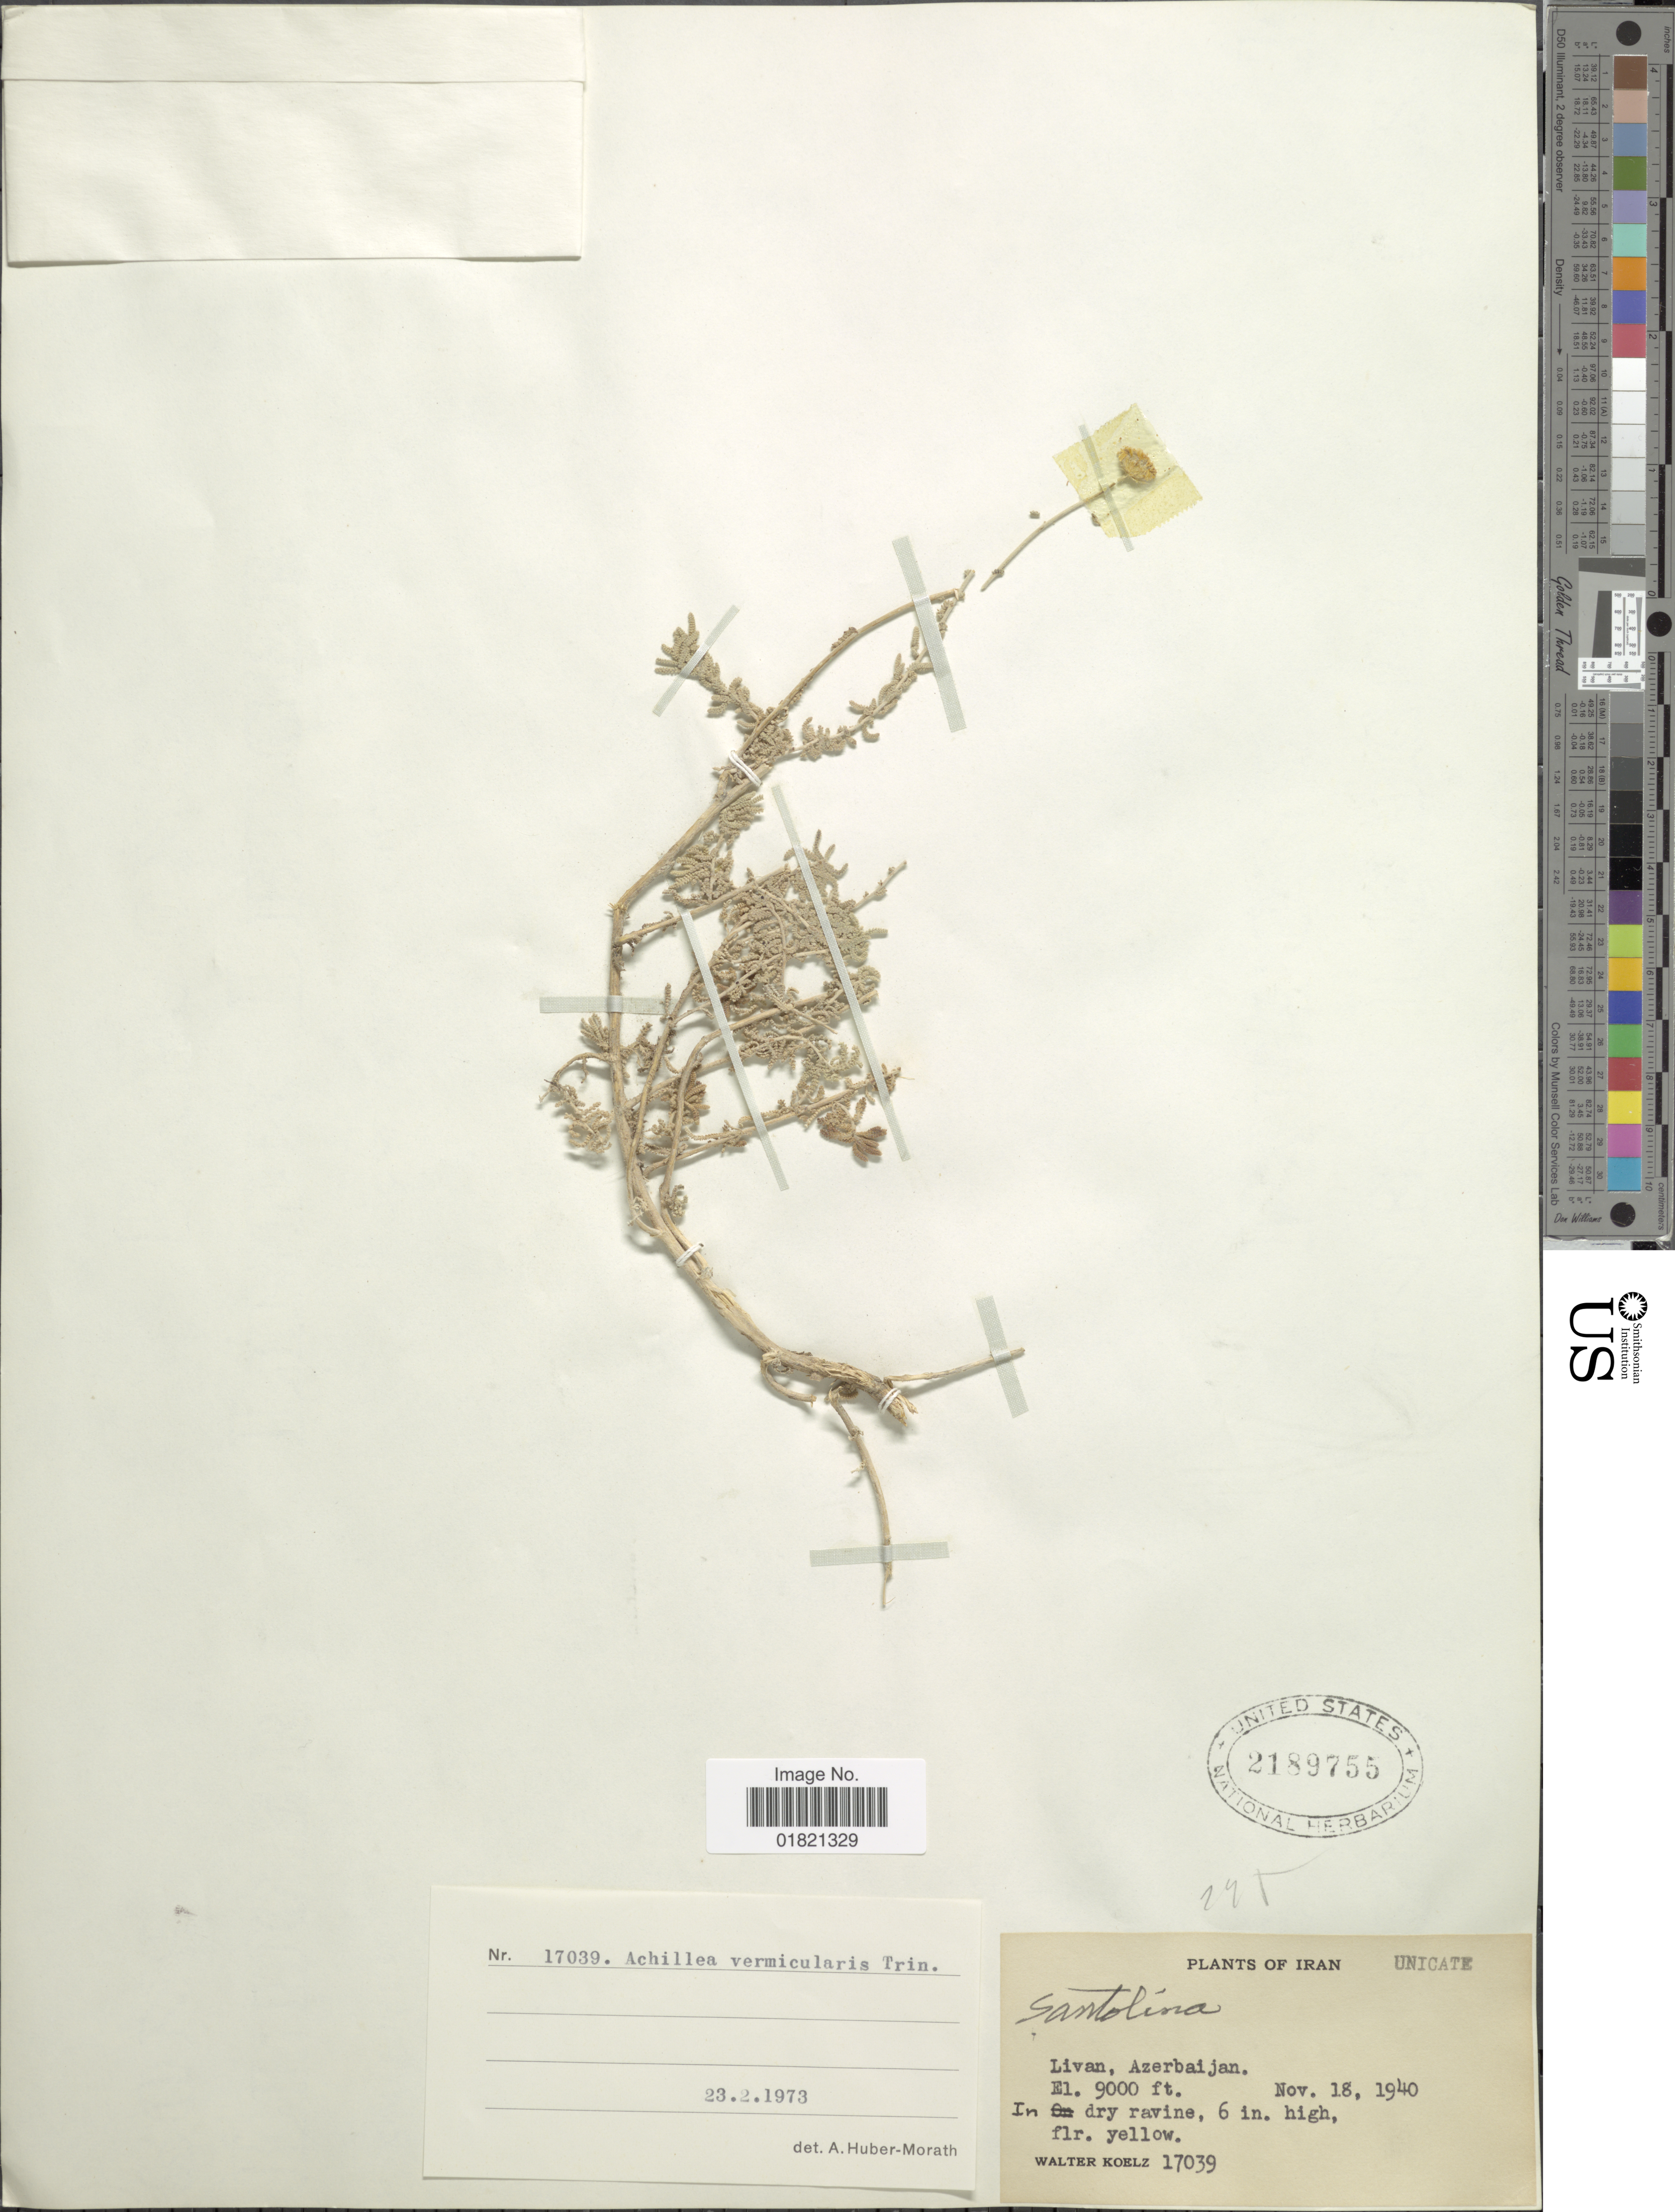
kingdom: Plantae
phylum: Tracheophyta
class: Magnoliopsida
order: Asterales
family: Asteraceae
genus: Achillea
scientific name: Achillea vermicularis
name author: Trin.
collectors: W. N. Koelz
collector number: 17039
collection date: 1940-11-18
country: Azerbaijan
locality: Livan, Azerbaijan. Iran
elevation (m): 2743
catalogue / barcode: US 2189755